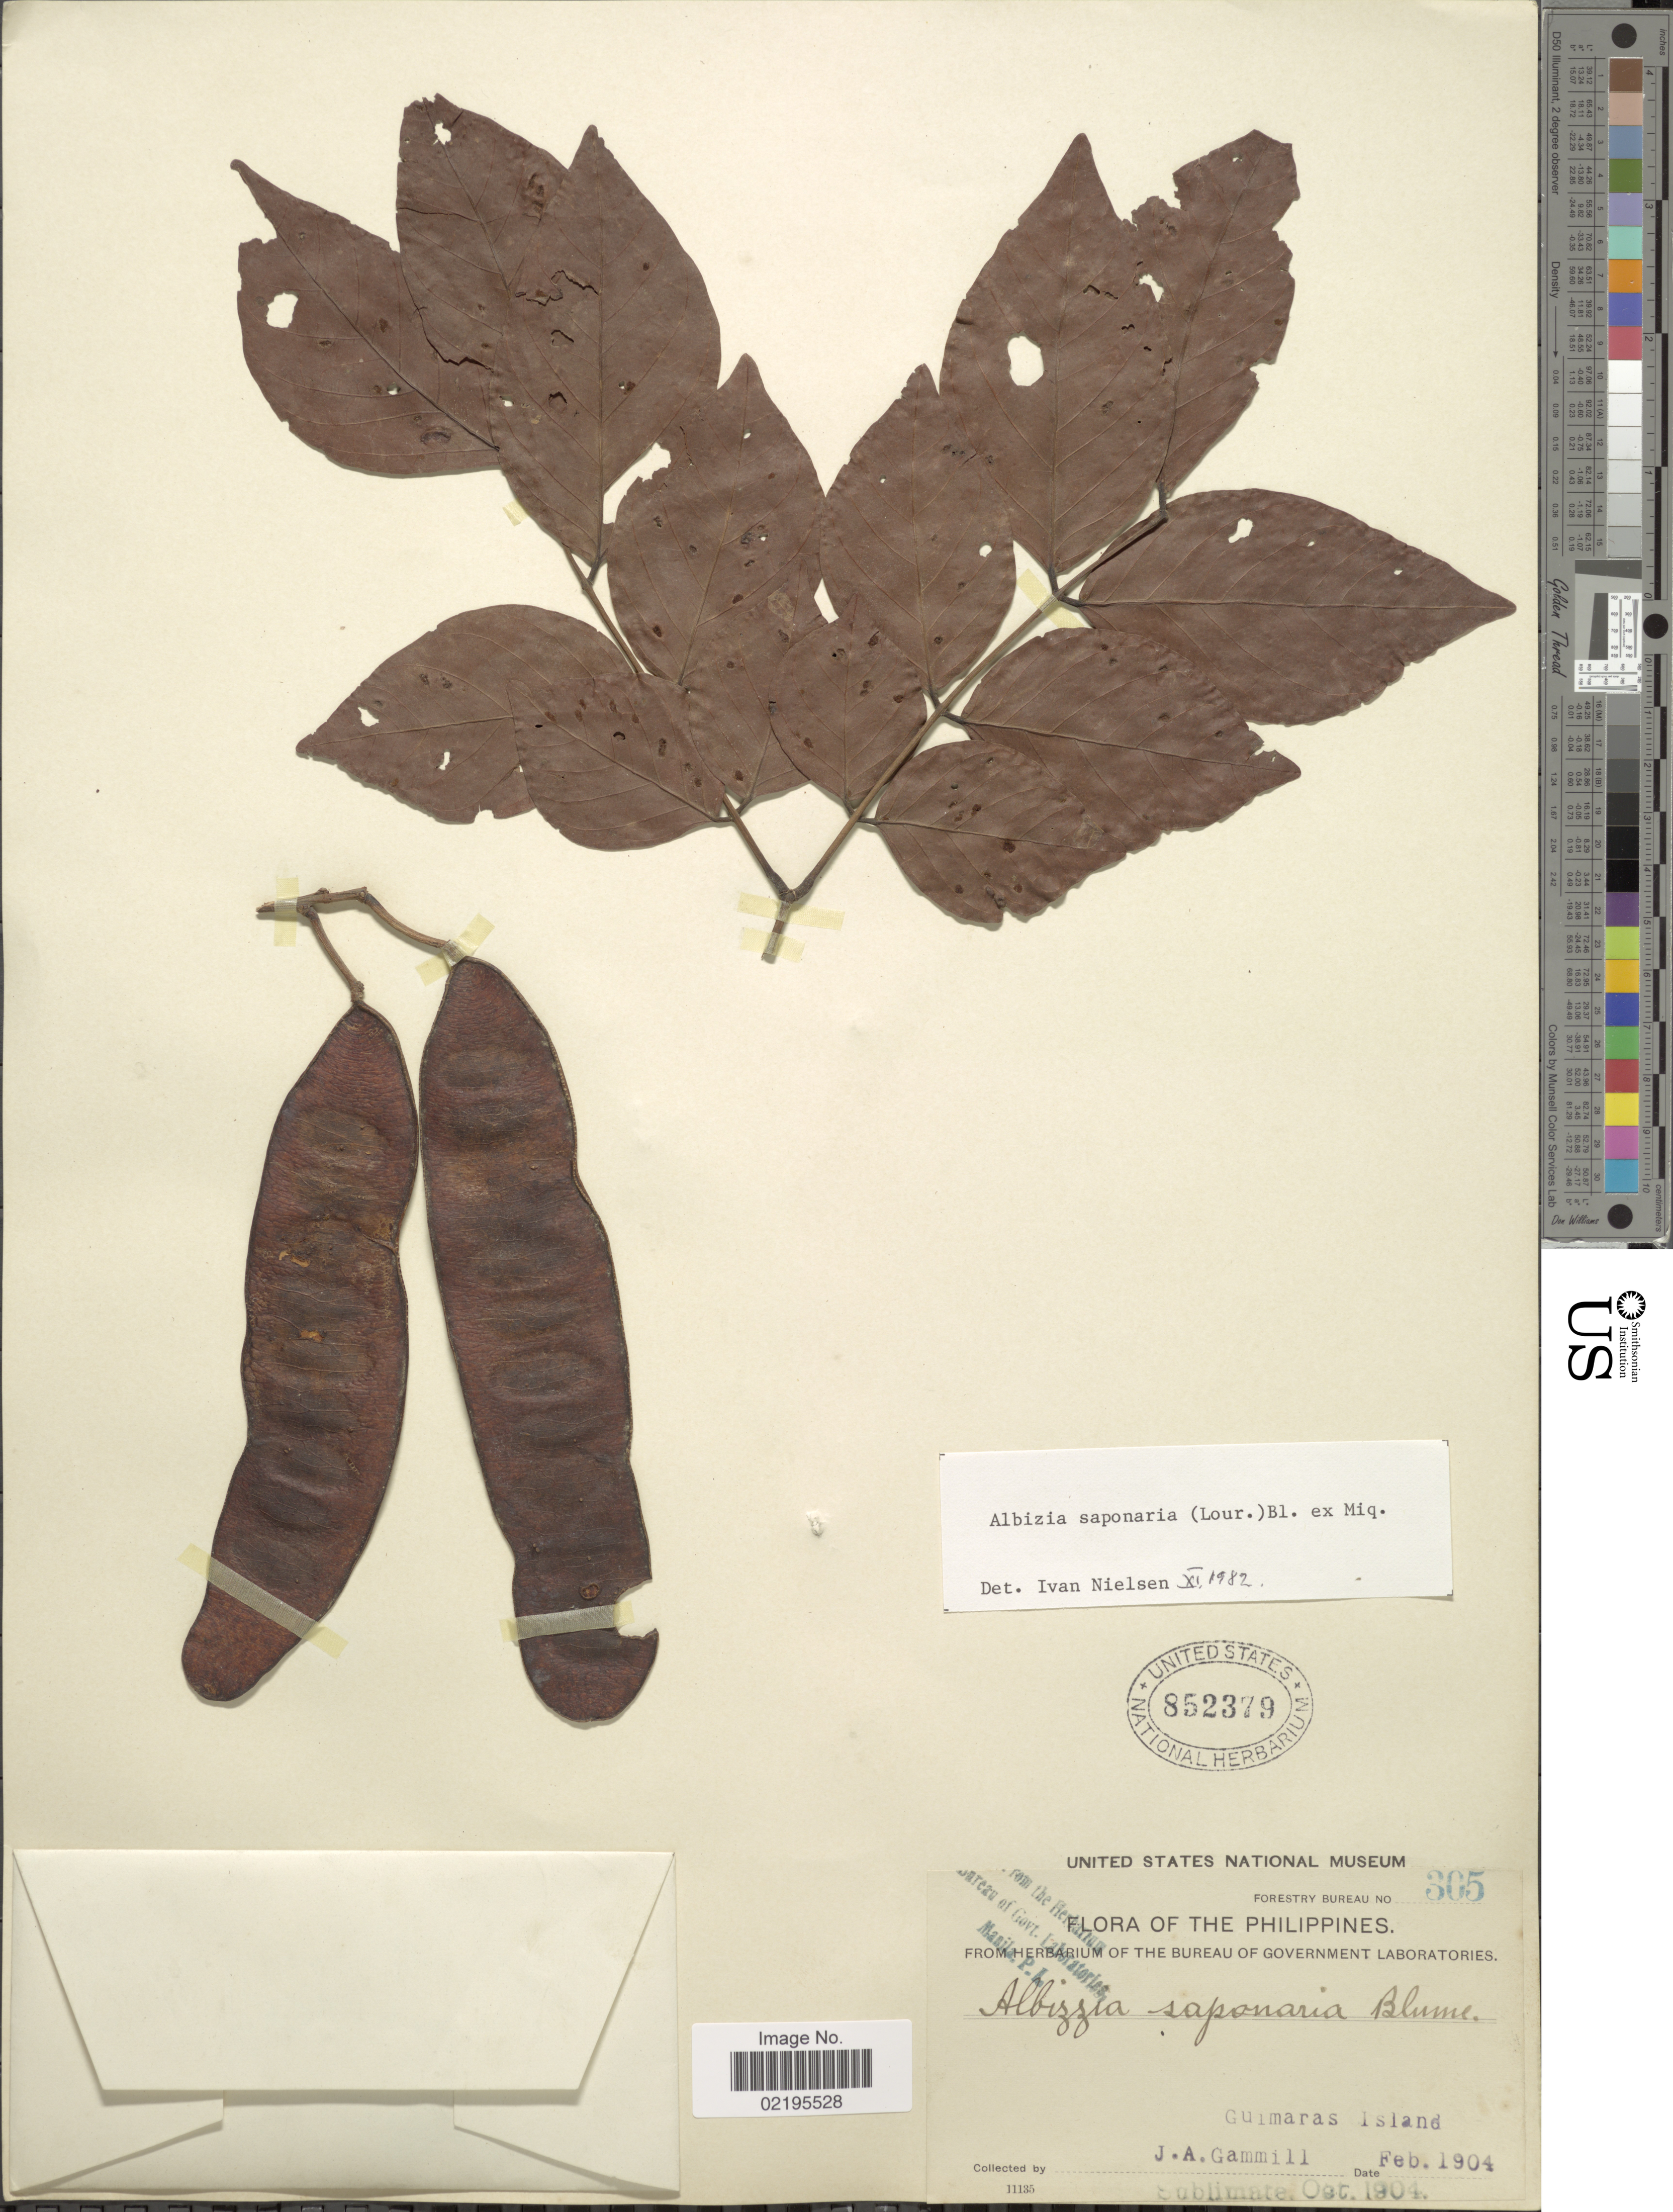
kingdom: Plantae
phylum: Tracheophyta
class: Magnoliopsida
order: Fabales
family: Fabaceae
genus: Albizia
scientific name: Albizia saponaria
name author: (Lour.) Blume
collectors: J. Gammill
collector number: Forestry Bureau 305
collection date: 1904-02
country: Philippines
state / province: Western Visayas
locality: Guimaras Island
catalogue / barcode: US 852379